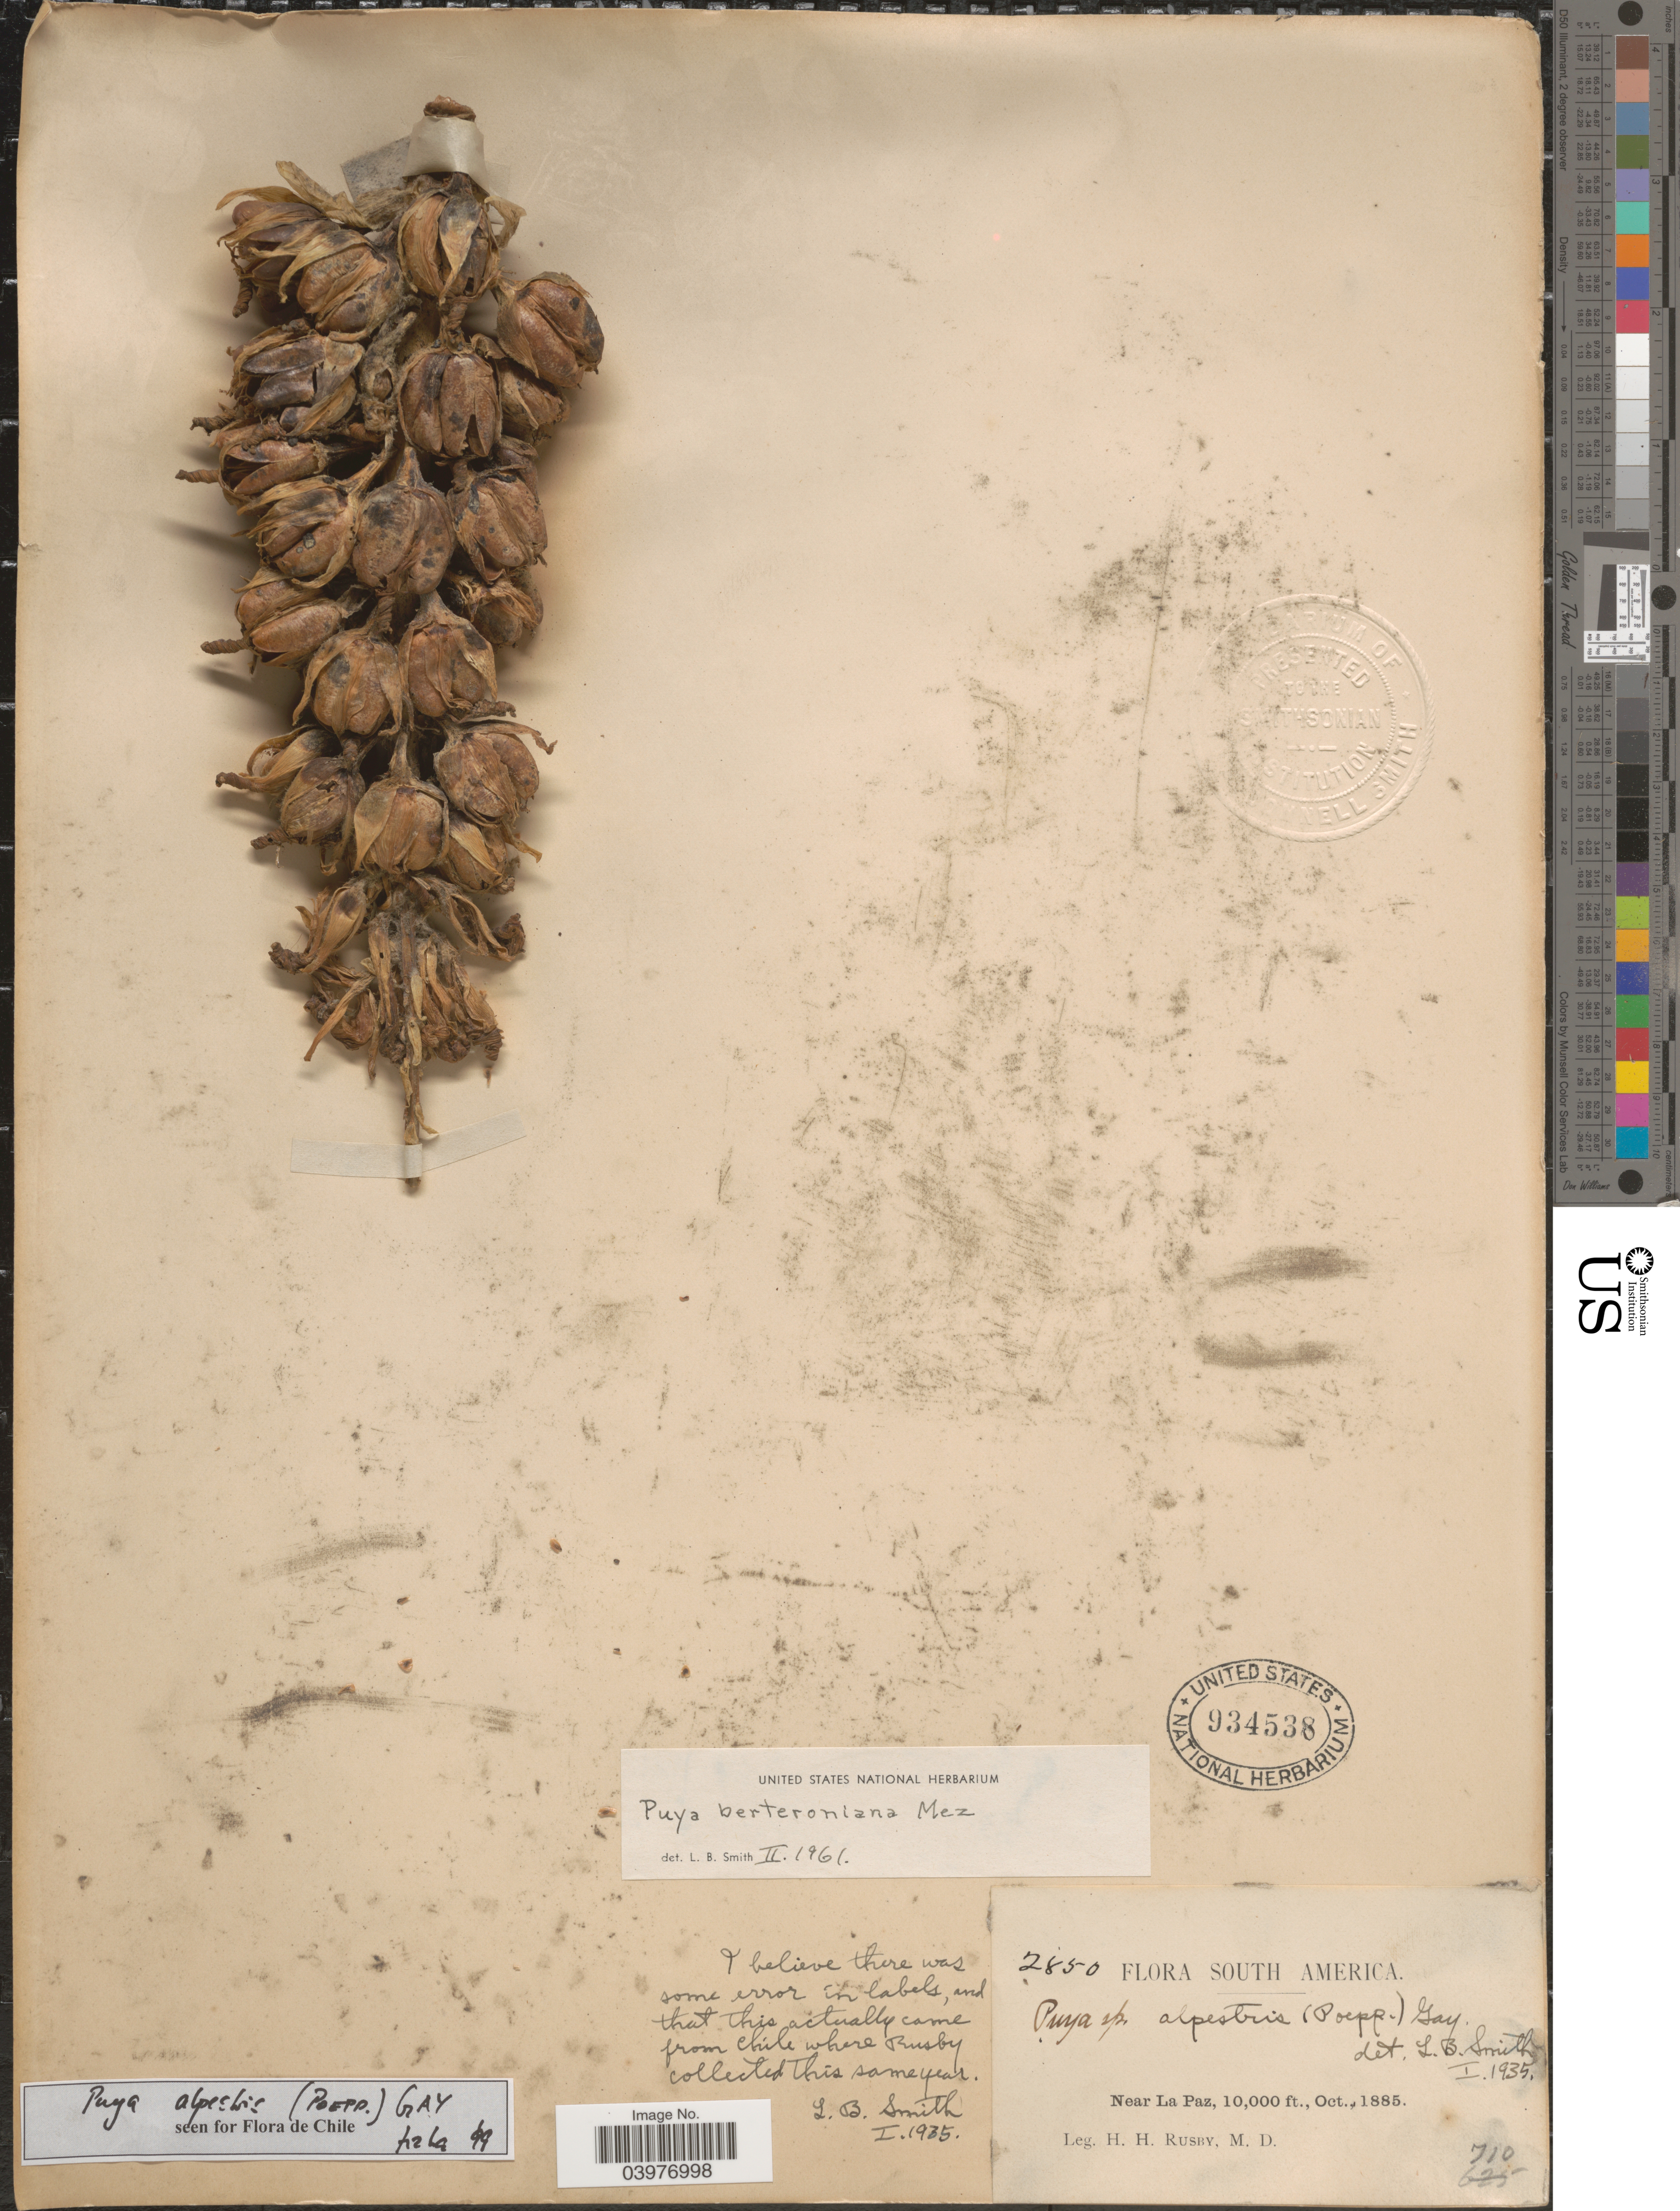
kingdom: Plantae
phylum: Tracheophyta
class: Liliopsida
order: Poales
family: Bromeliaceae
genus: Puya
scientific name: Puya alpestris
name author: (Poepp.) Gay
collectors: H. H. Rusby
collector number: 2850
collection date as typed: Oct., 1885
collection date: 1885-10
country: Bolivia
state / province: La Paz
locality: Near La Paz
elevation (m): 3048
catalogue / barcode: US 934538